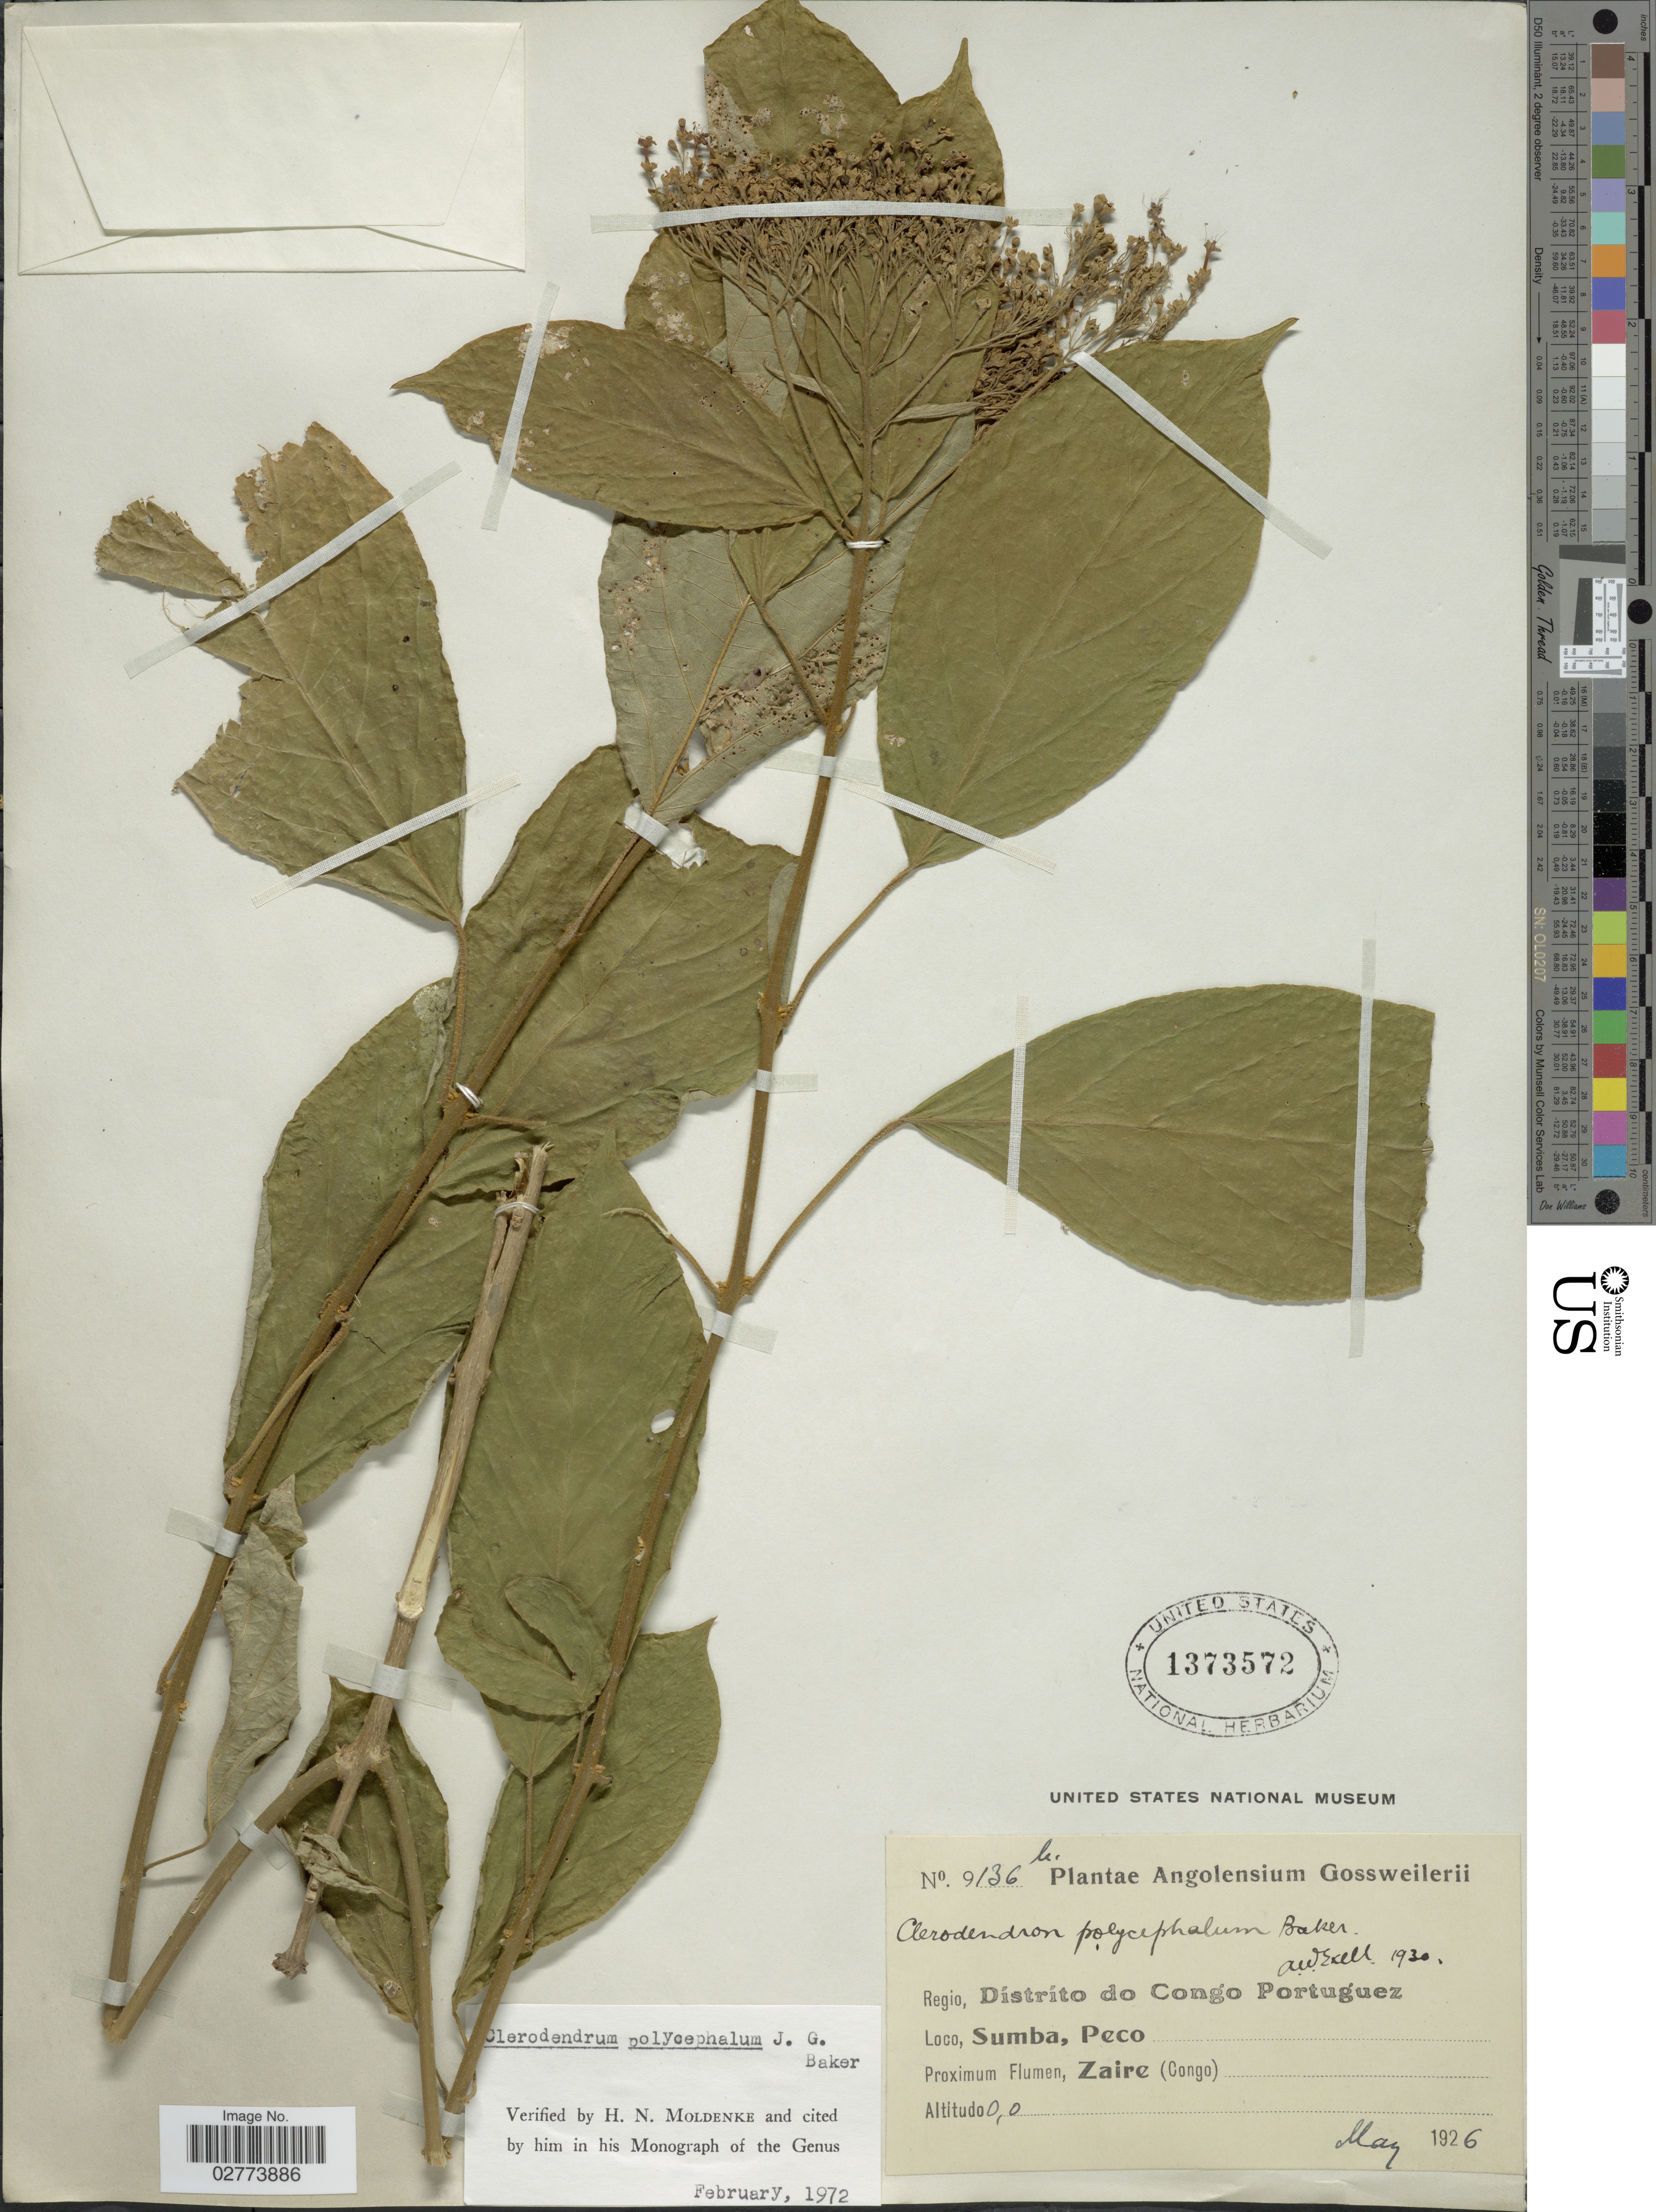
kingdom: Plantae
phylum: Tracheophyta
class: Magnoliopsida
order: Lamiales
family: Lamiaceae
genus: Clerodendrum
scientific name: Clerodendrum polycephalum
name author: Baker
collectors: -. Gossweiler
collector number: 9136b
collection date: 1926-05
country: Congo, Democratic Republic of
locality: Regio, Distrito do Congo Portuguez. Sumba, Peco. Zaire (Congo).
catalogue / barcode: US 1373572